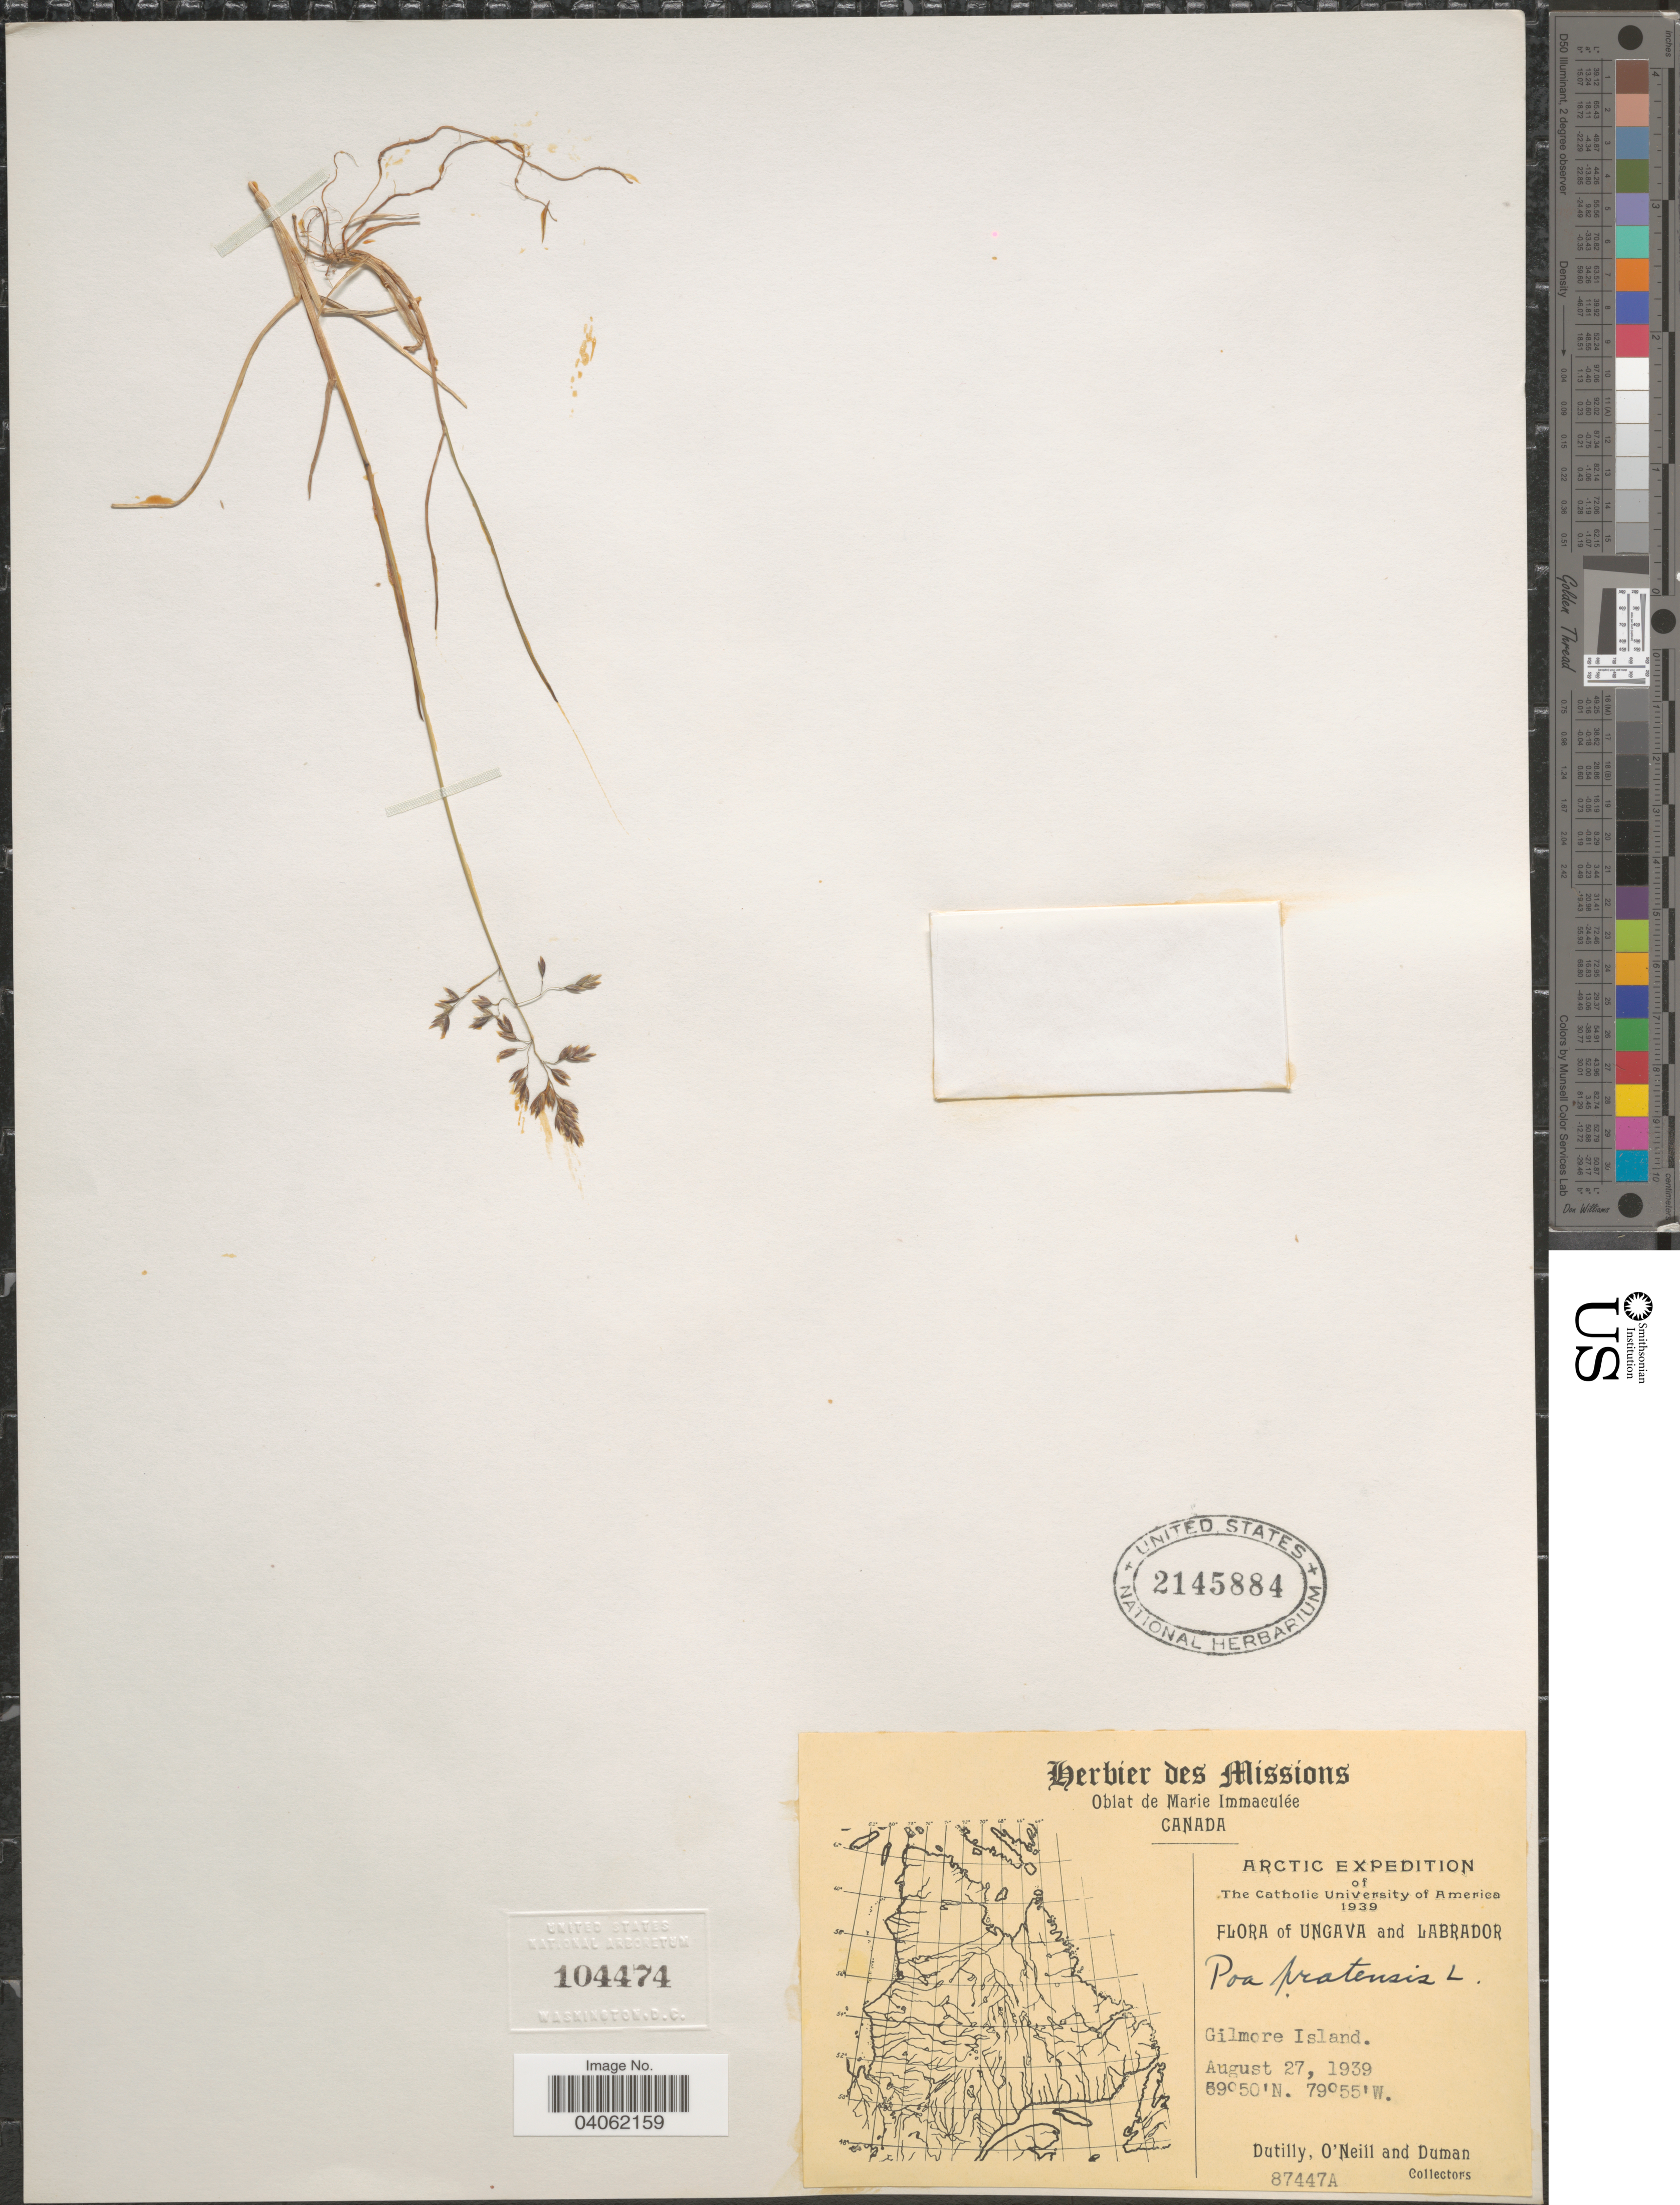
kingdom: Plantae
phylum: Tracheophyta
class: Liliopsida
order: Poales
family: Poaceae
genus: Poa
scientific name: Poa pratensis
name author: L.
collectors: -. Dutilly, -. O'Neill & -. Duman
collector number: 87447A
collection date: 1939-08-27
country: Canada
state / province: Newfoundland and Labrador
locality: Ungava and Labrador. Gilmore Island.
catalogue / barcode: US 2145884